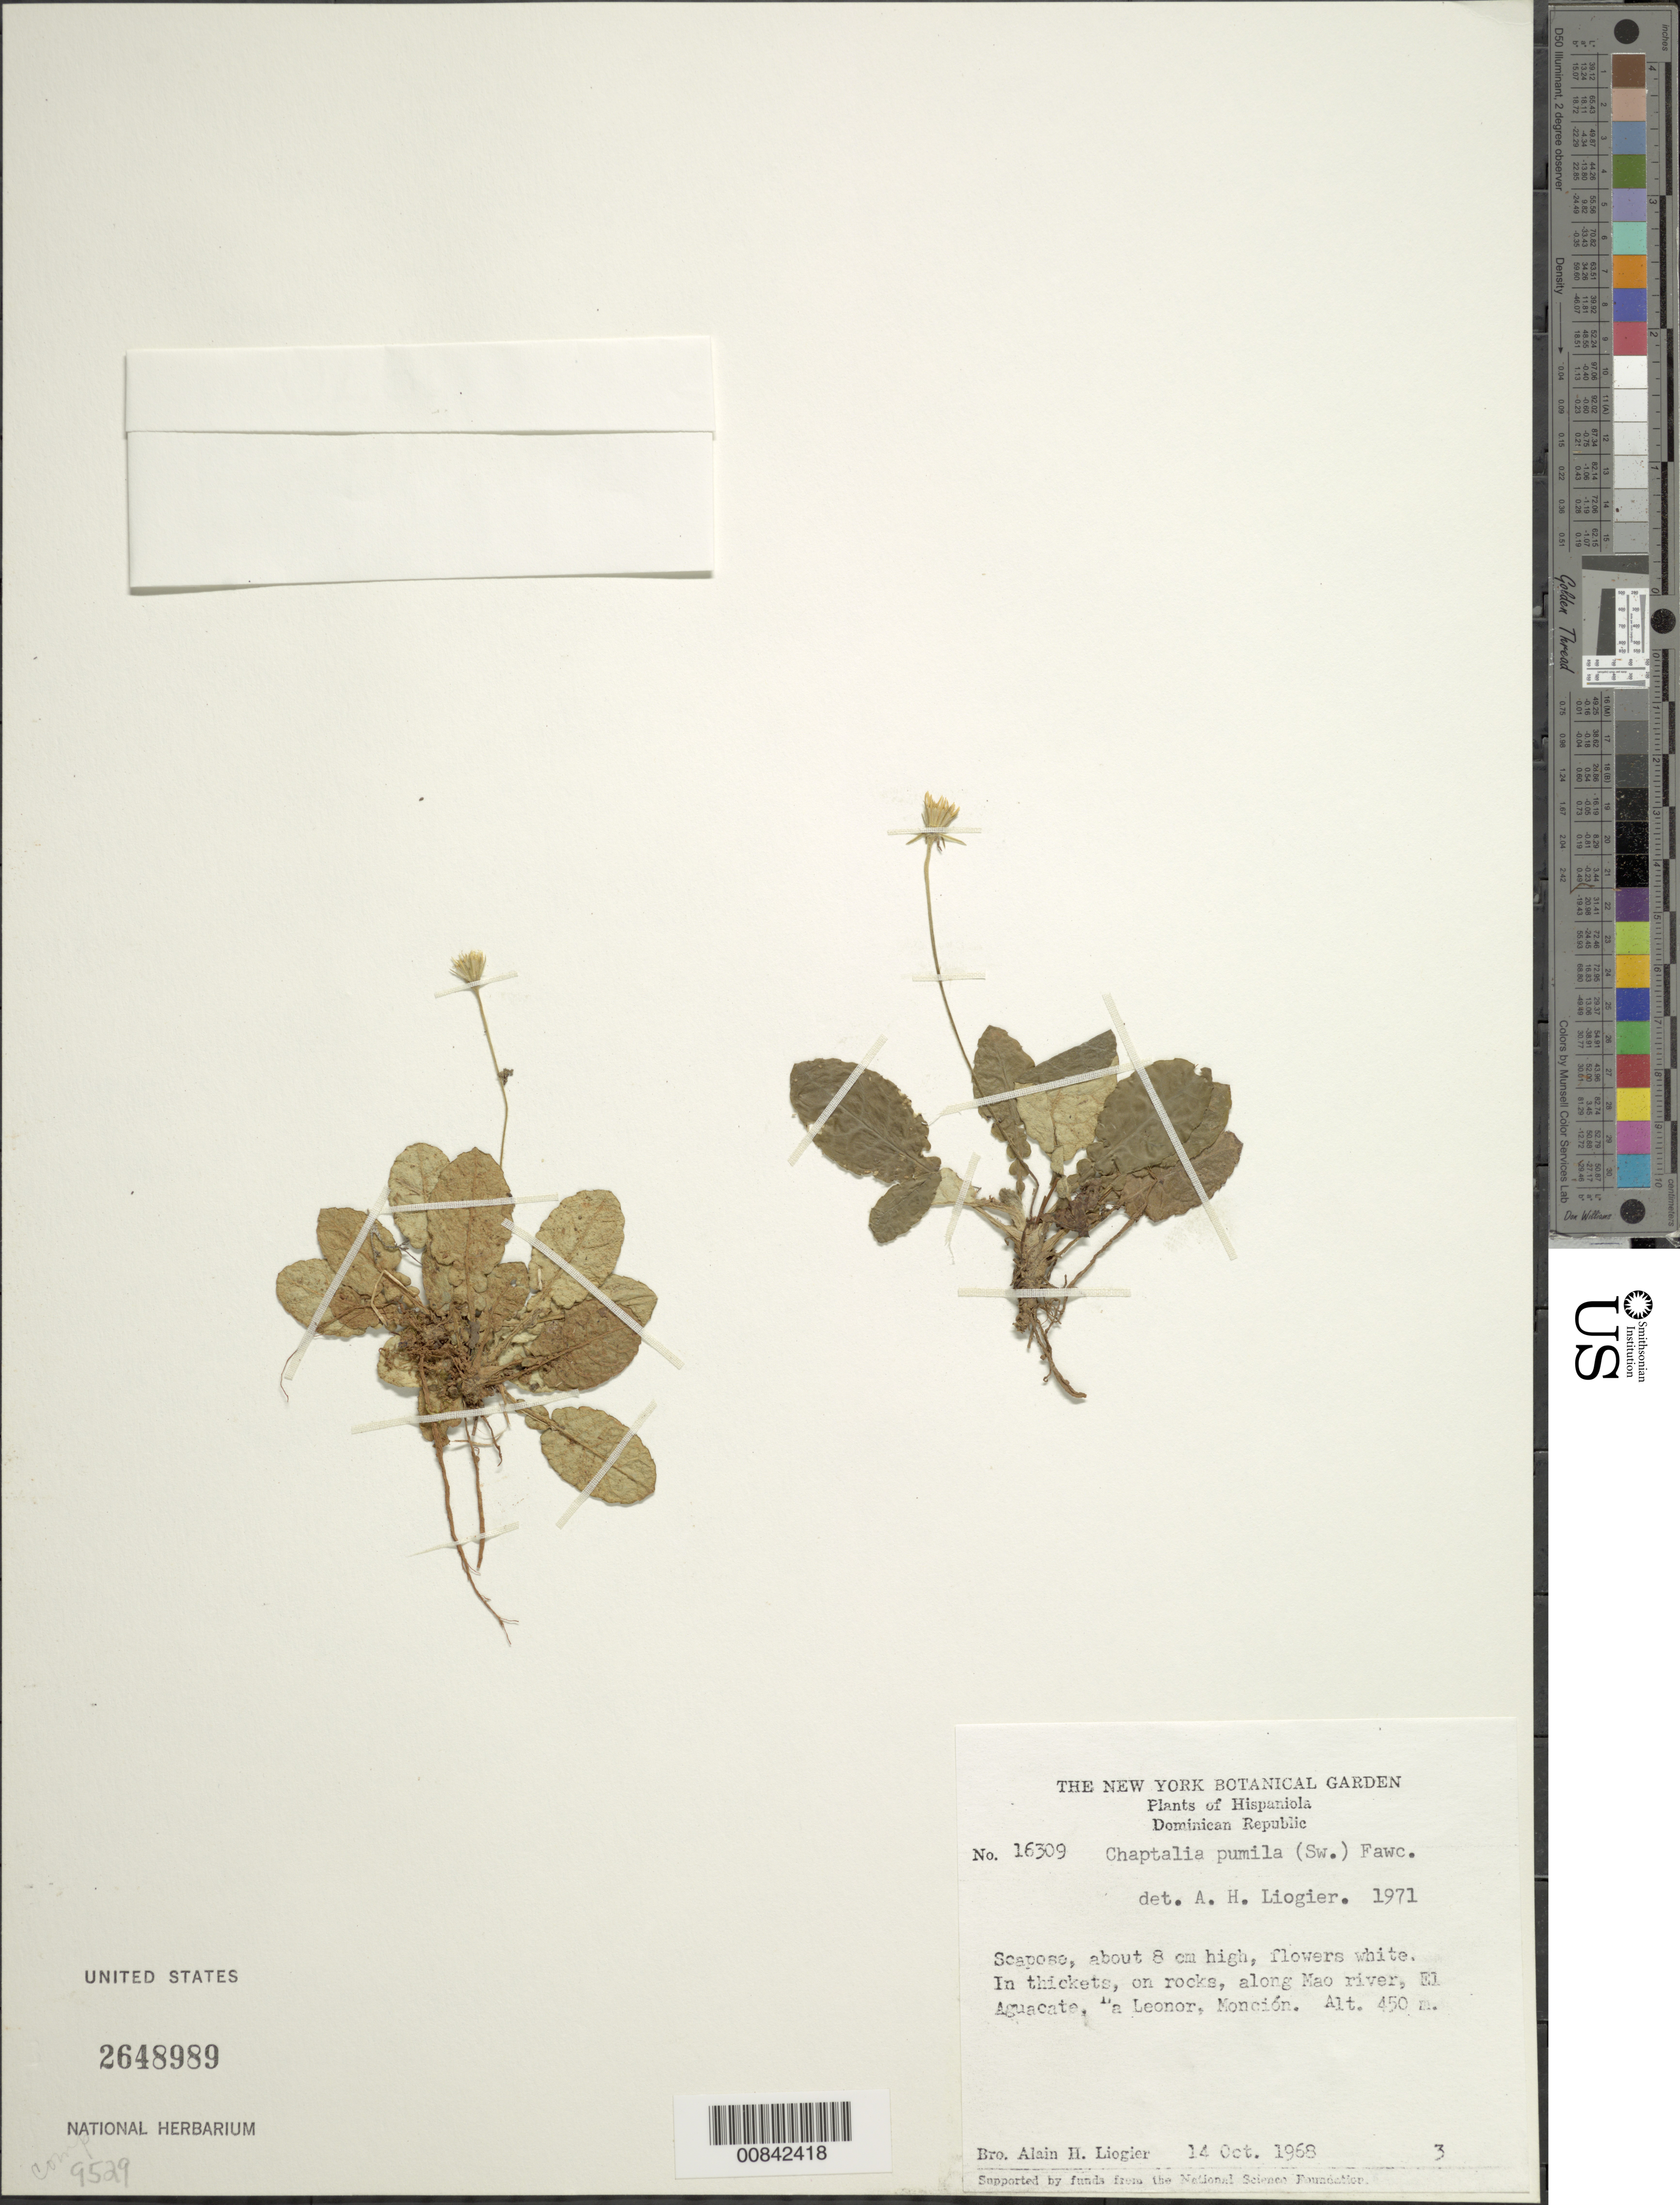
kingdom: Plantae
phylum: Tracheophyta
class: Magnoliopsida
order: Asterales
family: Asteraceae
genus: Chaptalia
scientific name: Chaptalia pumila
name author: (Sw.) Urb.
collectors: A. H. Liogier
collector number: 16309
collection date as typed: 14 Oct 1968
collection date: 1968-10-14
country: Dominican Republic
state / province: Monte Cristi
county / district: Monción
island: Hispaniola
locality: El Aquacate, La Leonor, Mao River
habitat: On rocks in thickets along river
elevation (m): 450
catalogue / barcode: US 2648989